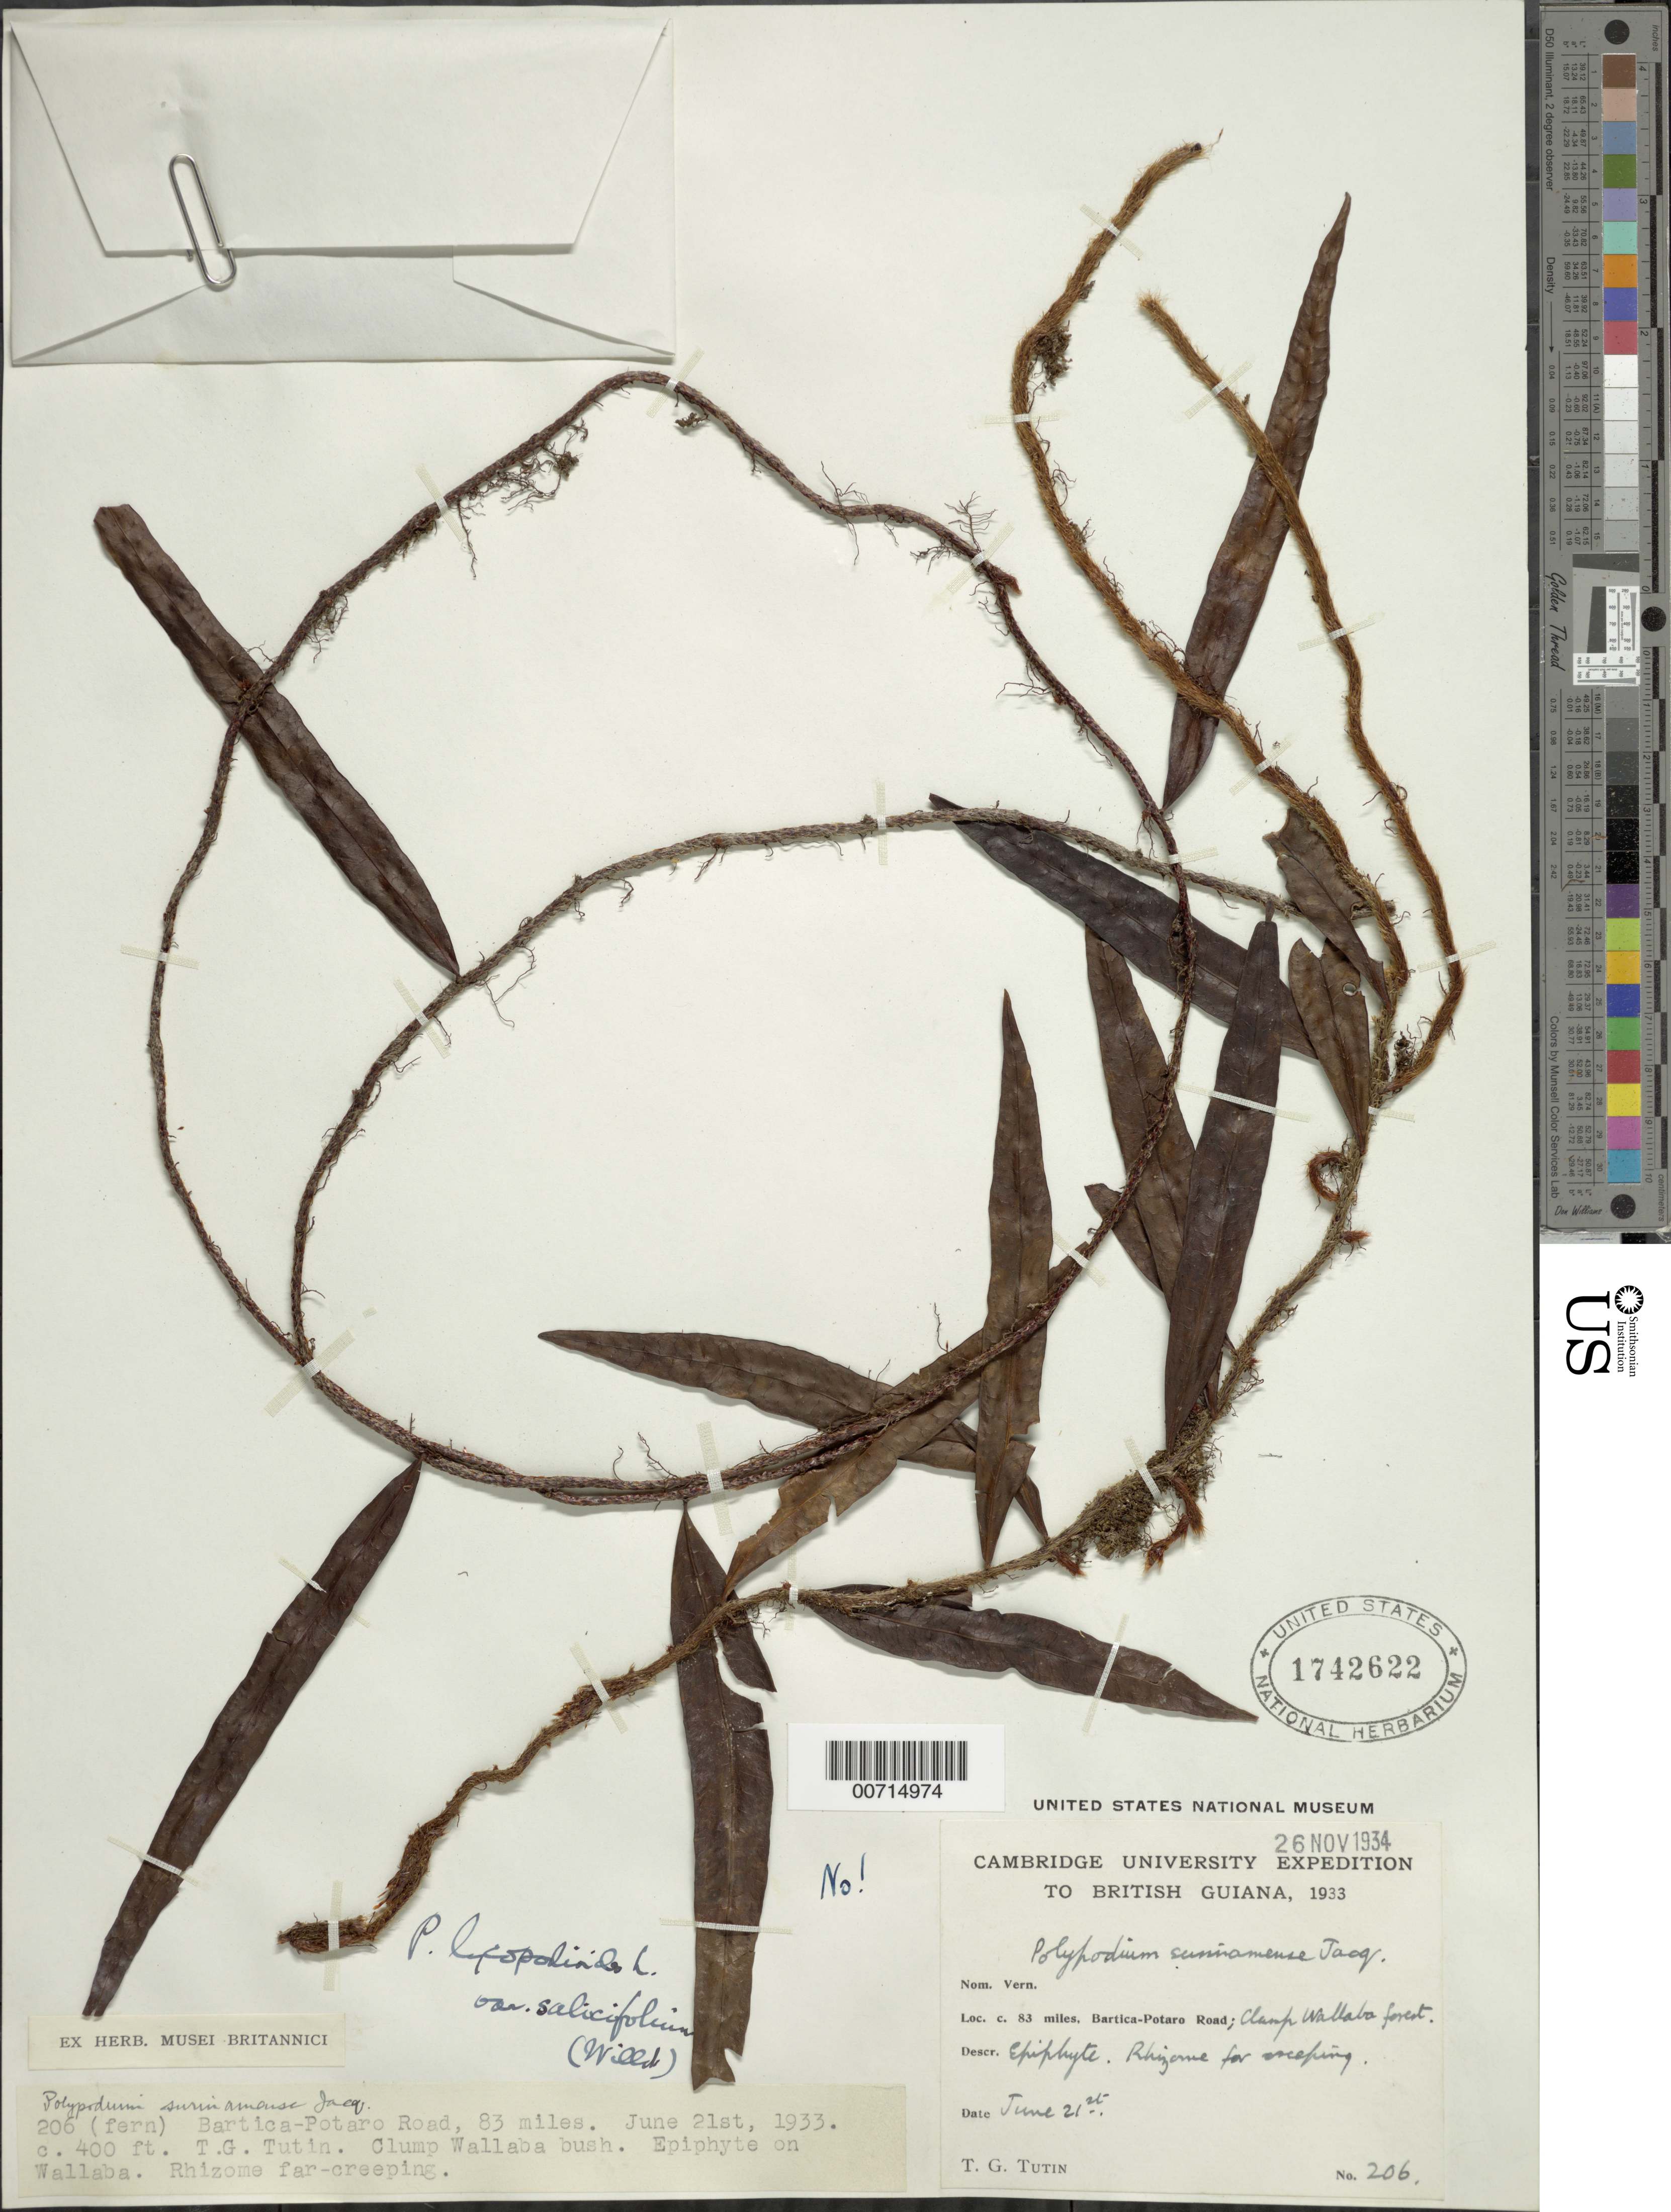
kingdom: Plantae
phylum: Tracheophyta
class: Polypodiopsida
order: Polypodiales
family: Polypodiaceae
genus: Microgramma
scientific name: Microgramma lycopodioides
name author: (L.) Copel.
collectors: T. G. Tutin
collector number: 206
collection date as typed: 21-Jun-33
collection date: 1933-06-21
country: Guyana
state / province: Potaro-Siparuni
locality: Bartica-Potaro road, mile 83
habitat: Clump Wallaba forest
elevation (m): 122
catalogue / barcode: US 1742622